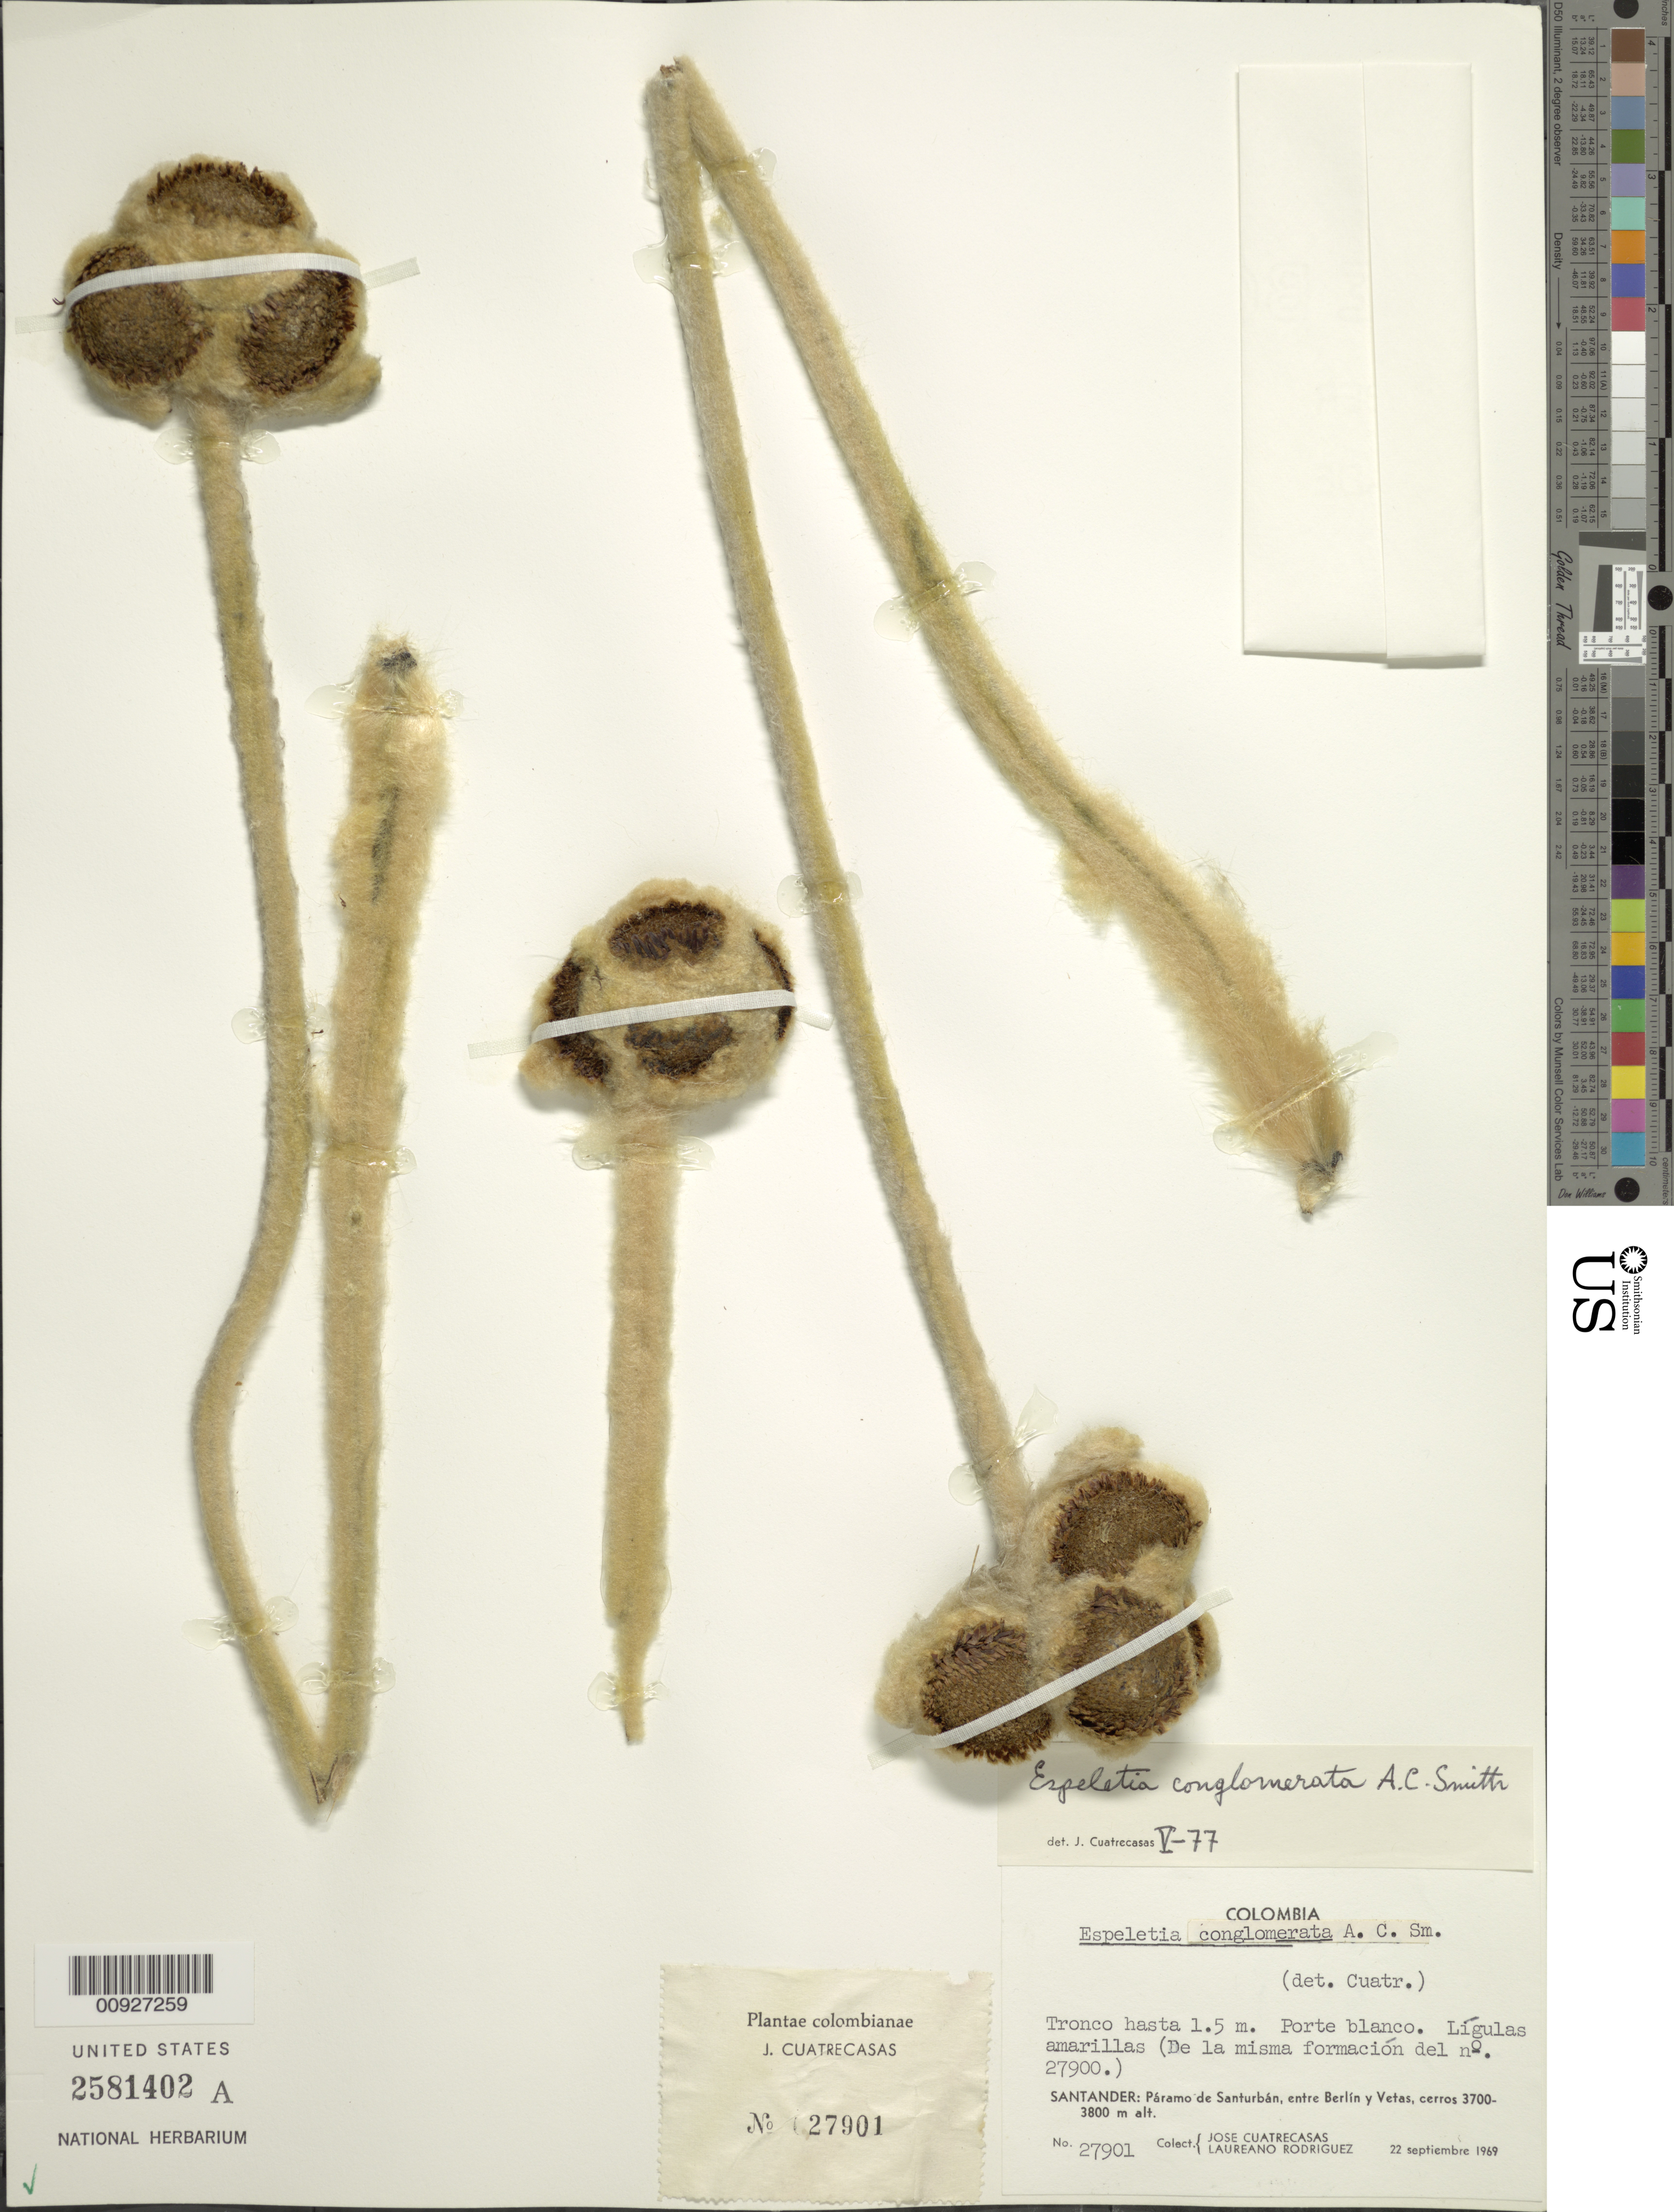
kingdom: Plantae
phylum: Tracheophyta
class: Magnoliopsida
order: Asterales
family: Asteraceae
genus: Espeletia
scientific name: Espeletia conglomerata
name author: A.C. Sm.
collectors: J. Cuatrecasas & L. Rodriguez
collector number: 27901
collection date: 1969-11-22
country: Colombia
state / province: Santander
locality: Páramo de Santurbán. Páramo de Santurbán, entre Berlín y Vetas, cerros.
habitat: Cerros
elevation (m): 3700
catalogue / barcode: US 2581402A